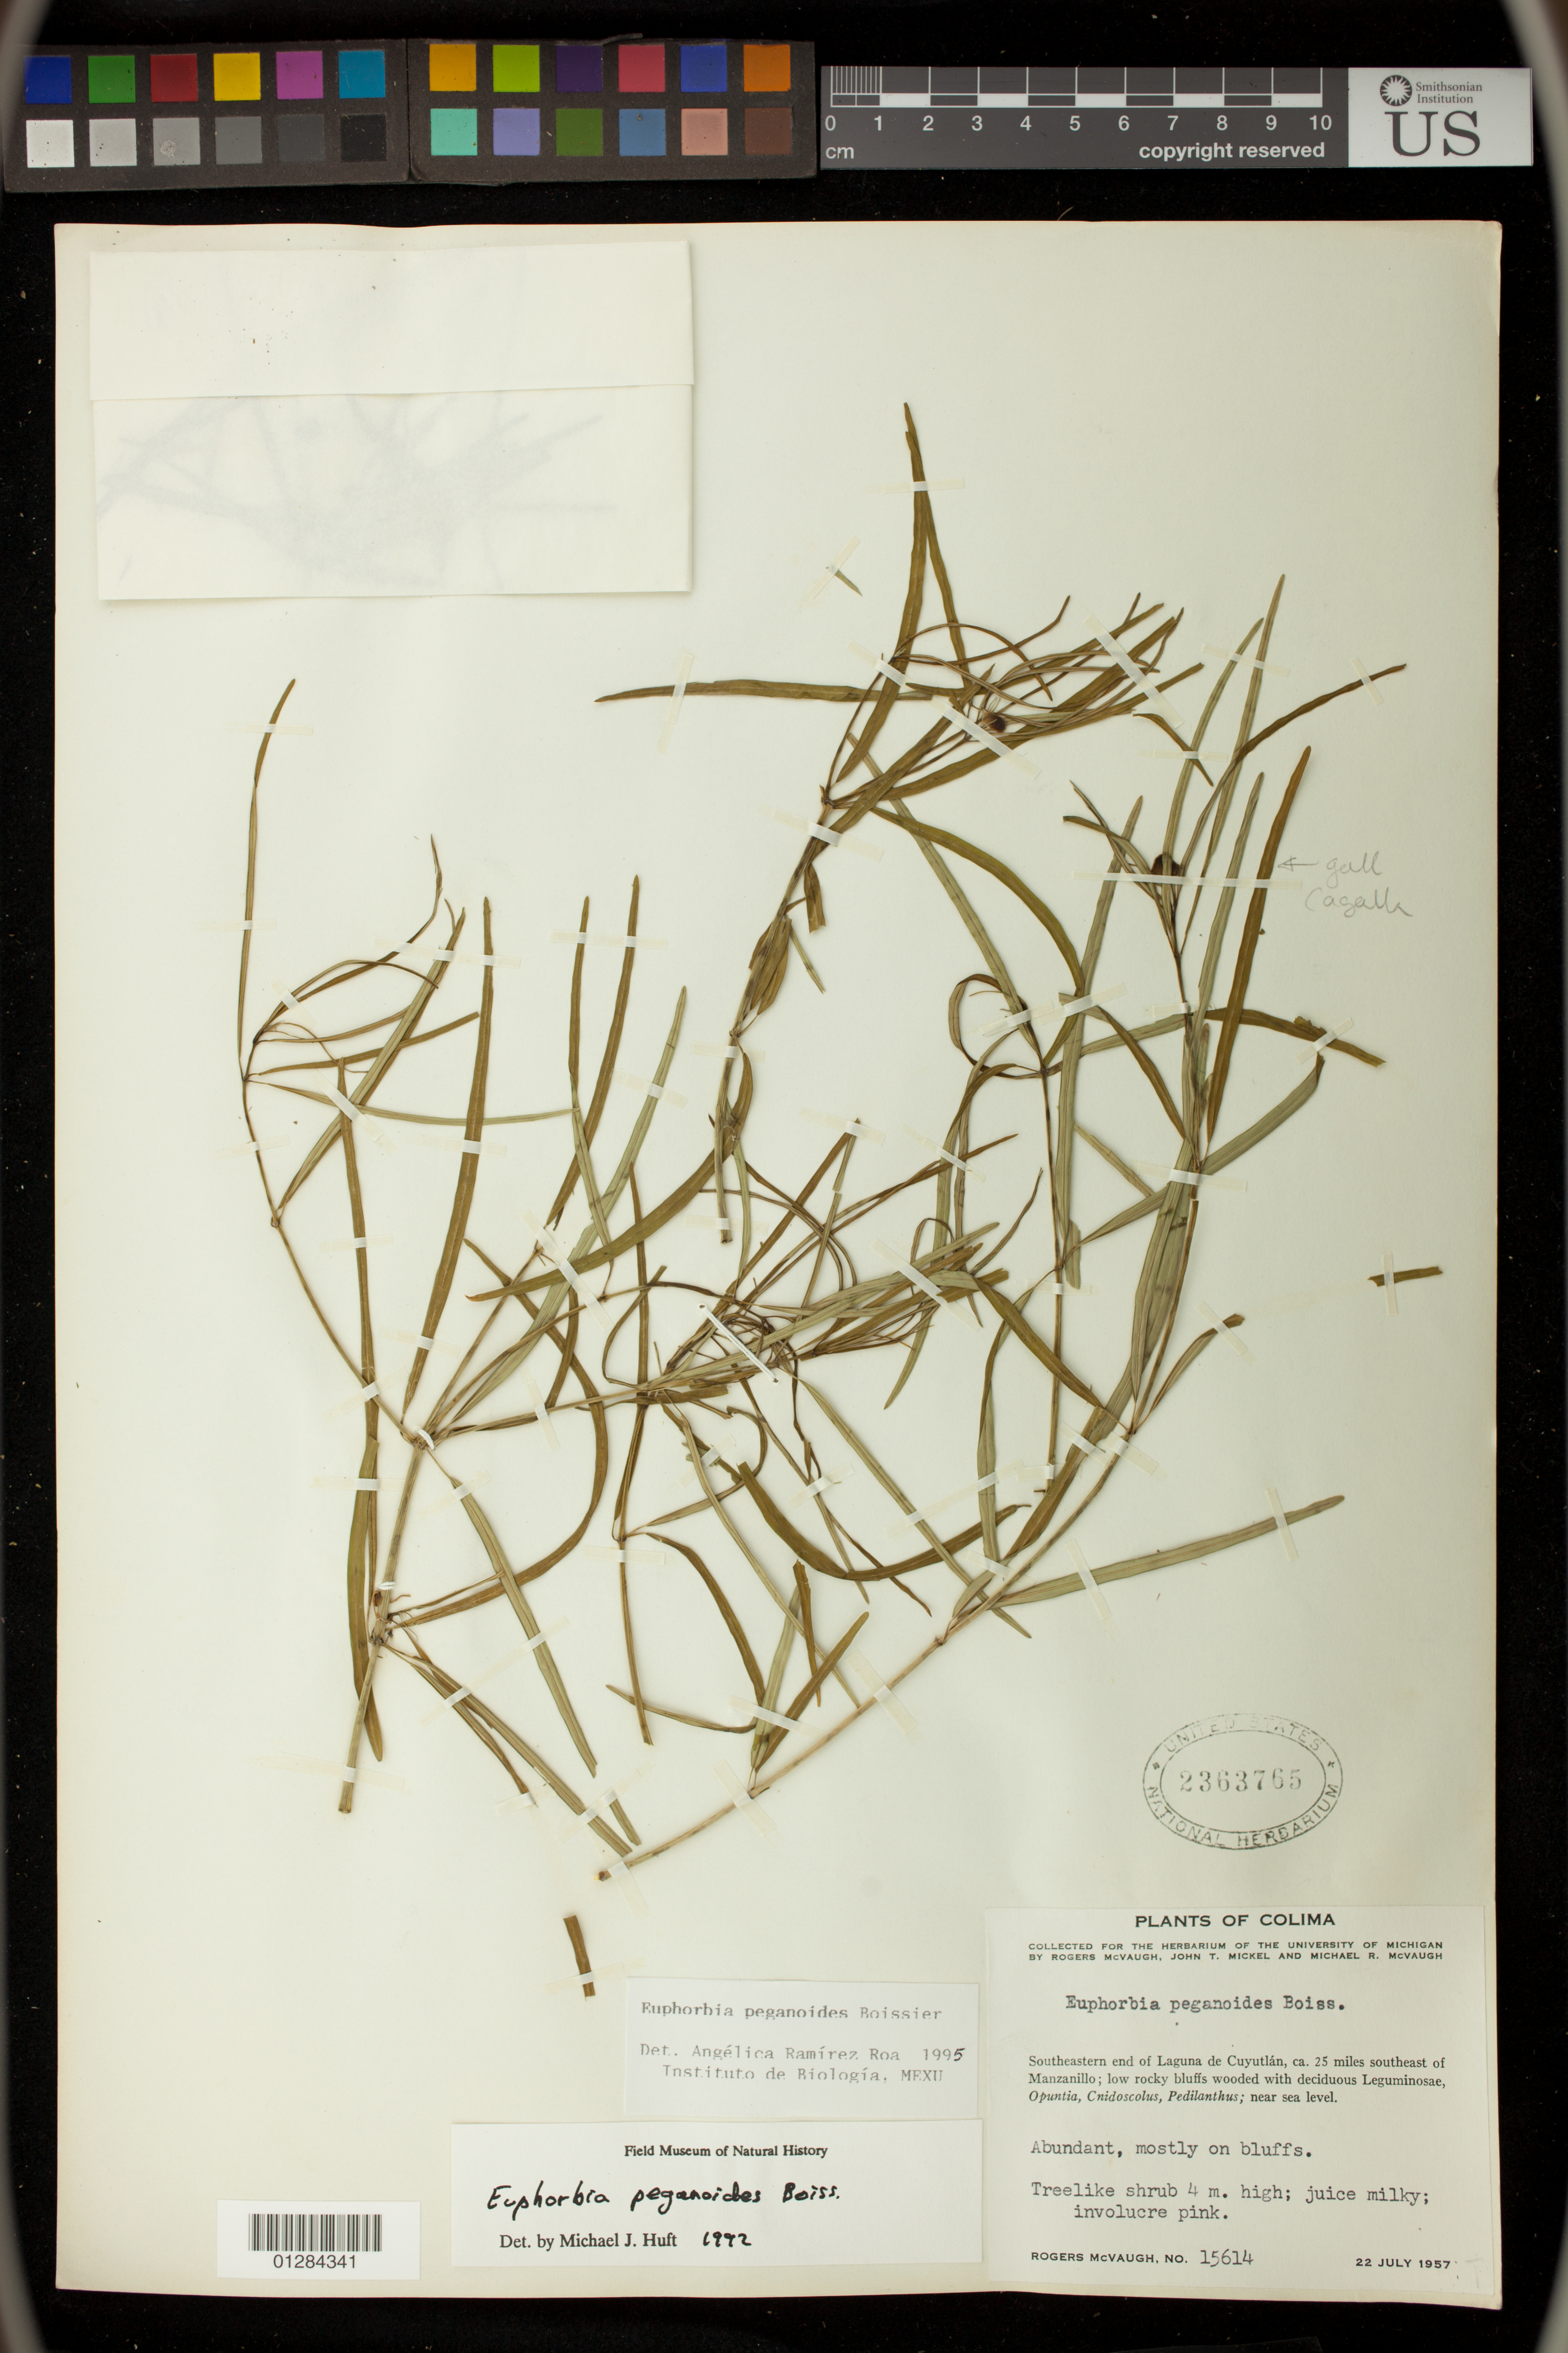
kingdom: Plantae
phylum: Tracheophyta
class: Magnoliopsida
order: Malpighiales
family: Euphorbiaceae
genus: Euphorbia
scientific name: Euphorbia peganoides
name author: Boiss.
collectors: R. McVaugh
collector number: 15614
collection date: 1957-07-22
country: Mexico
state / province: Colima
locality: Southeastern end of Laguna de Cuyutlan 25 miles southeast of Manzanillo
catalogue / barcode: US 2363765